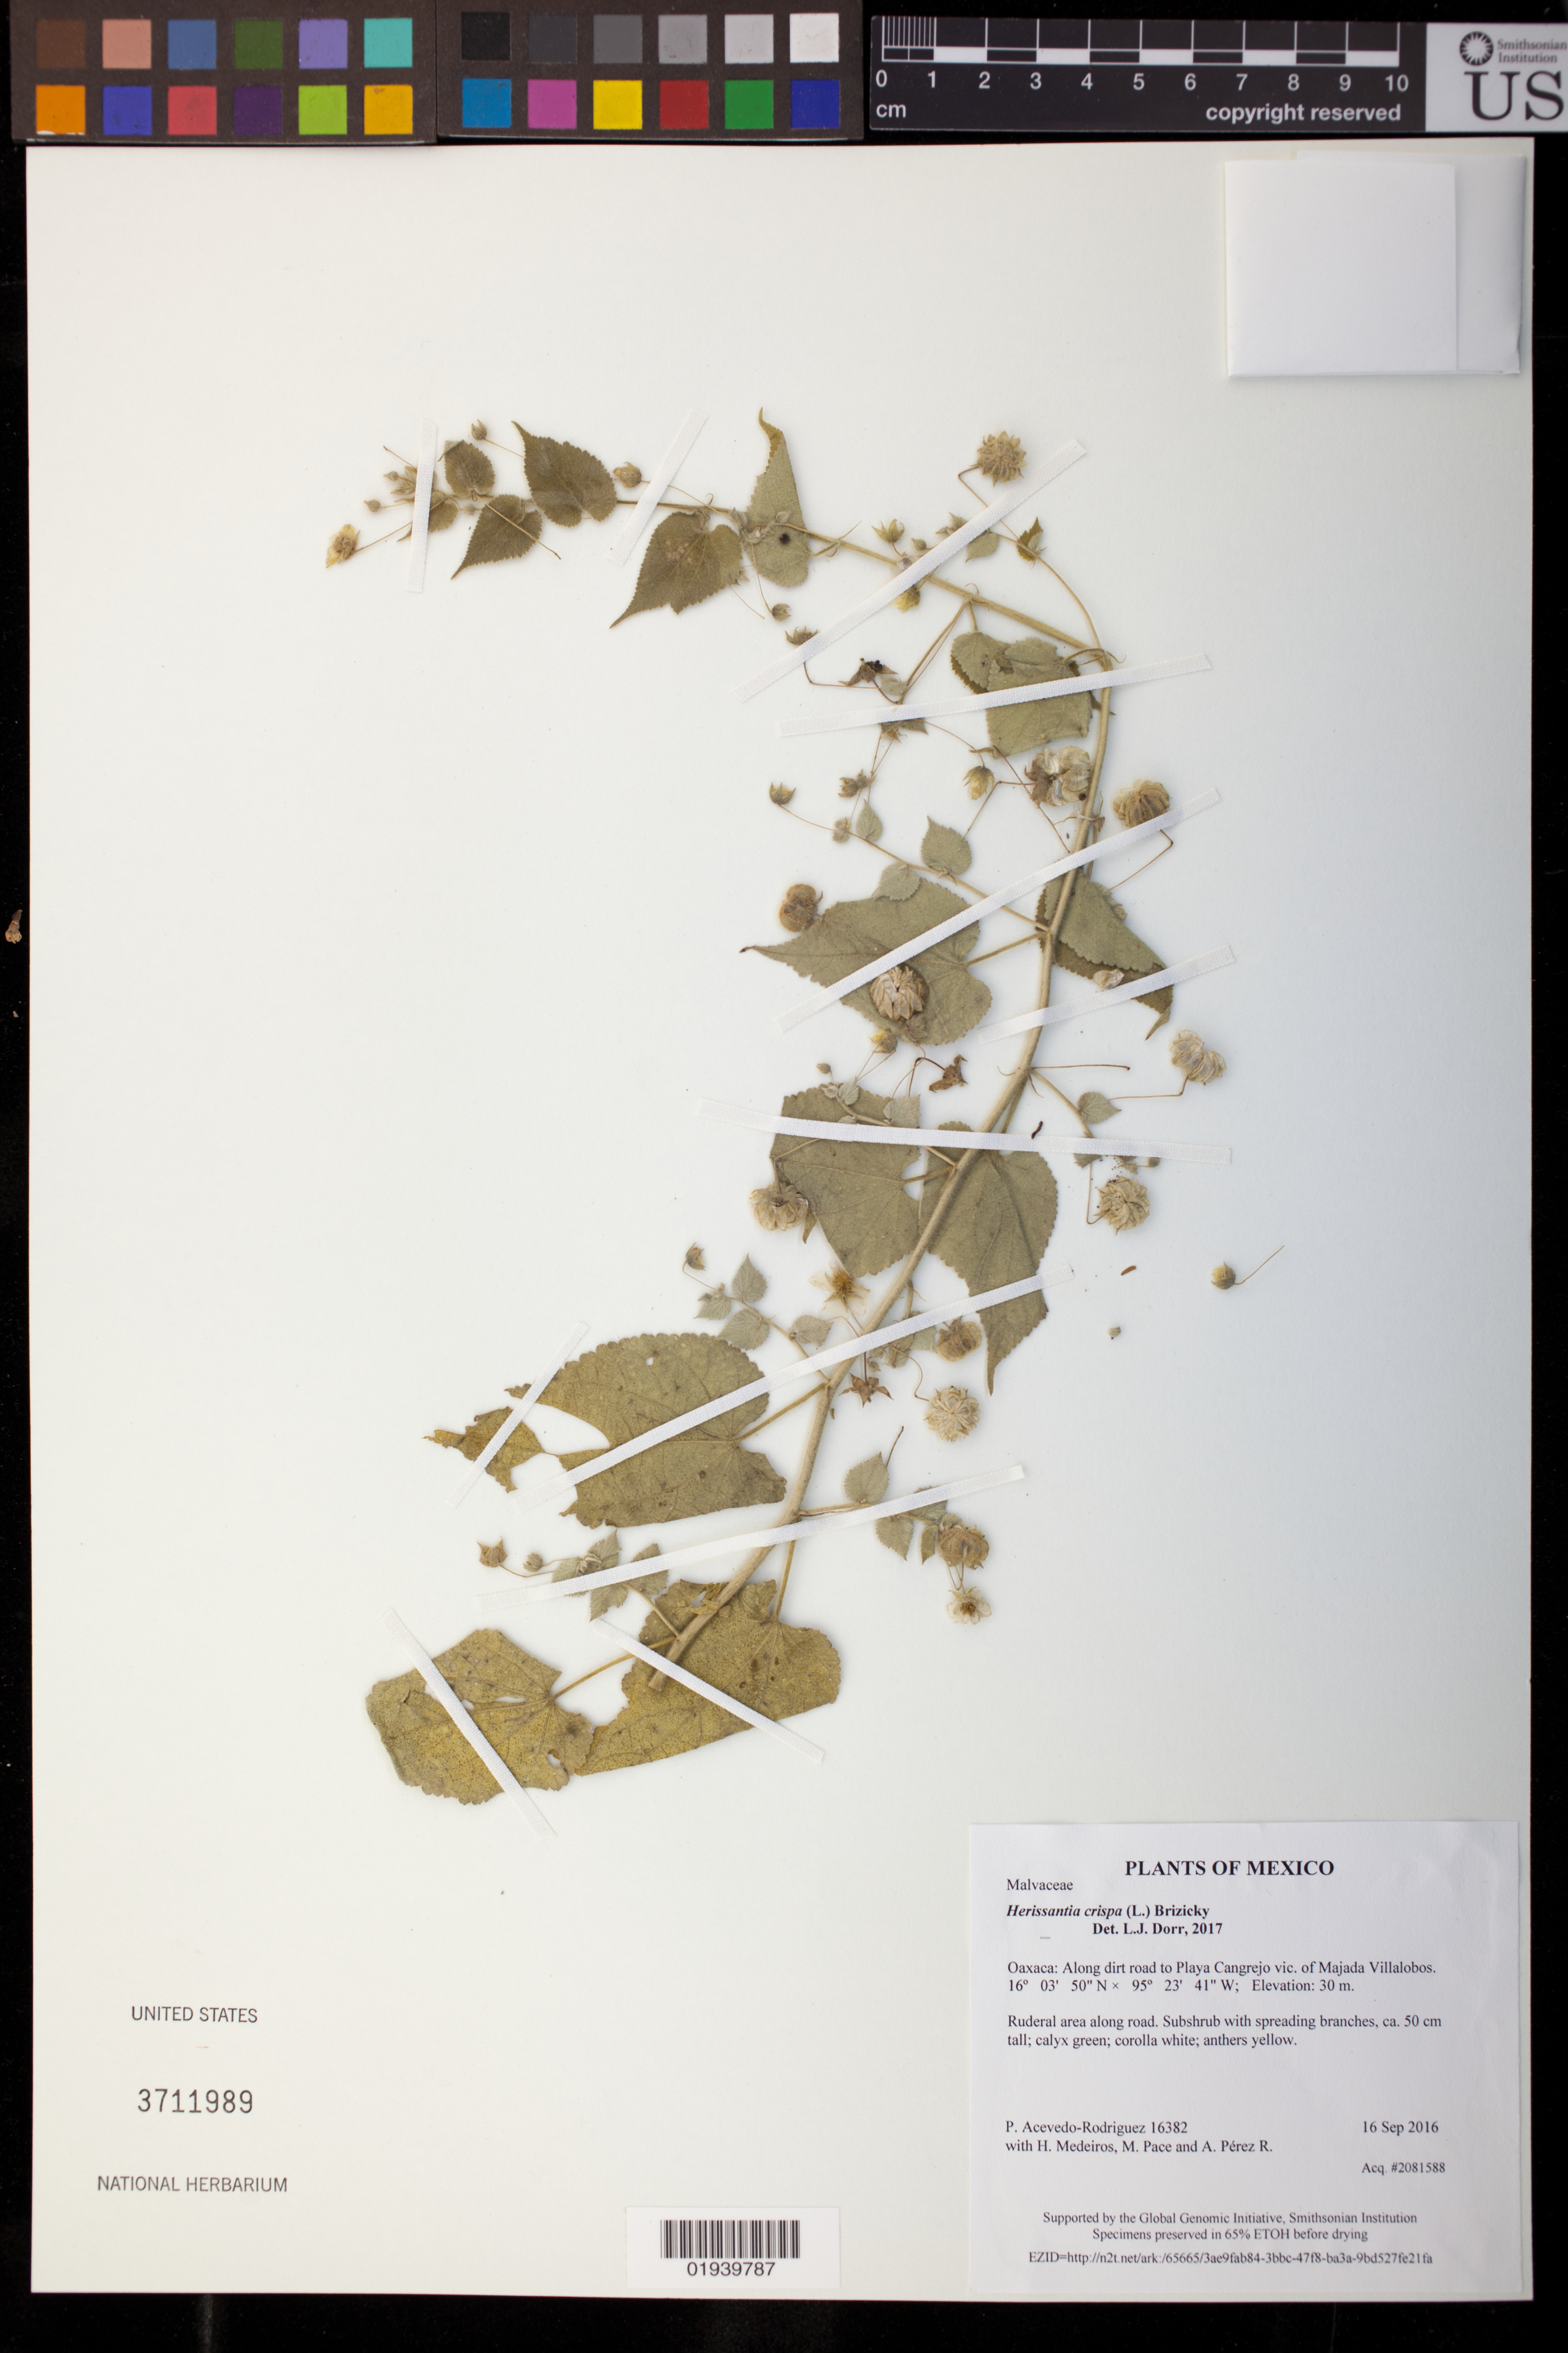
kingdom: Plantae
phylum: Tracheophyta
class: Magnoliopsida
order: Malvales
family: Malvaceae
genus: Herissantia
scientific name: Herissantia crispa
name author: (L.) Brizicky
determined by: Dorr, L. J., (BOT), Smithsonian Institution - National Museum of Natural History (UNITED STATES)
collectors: P. Acevedo-Rodr., H. Medeiros, M. R. Pace & A. Pérez R.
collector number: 16382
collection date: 2016-09-16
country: Mexico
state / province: Oaxaca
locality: Along dirt road to Playa Cangrejo vic of Majada Villalobos.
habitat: ruderal area along road.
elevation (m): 30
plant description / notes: US, NY, MO, K, F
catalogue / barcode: US 3711989